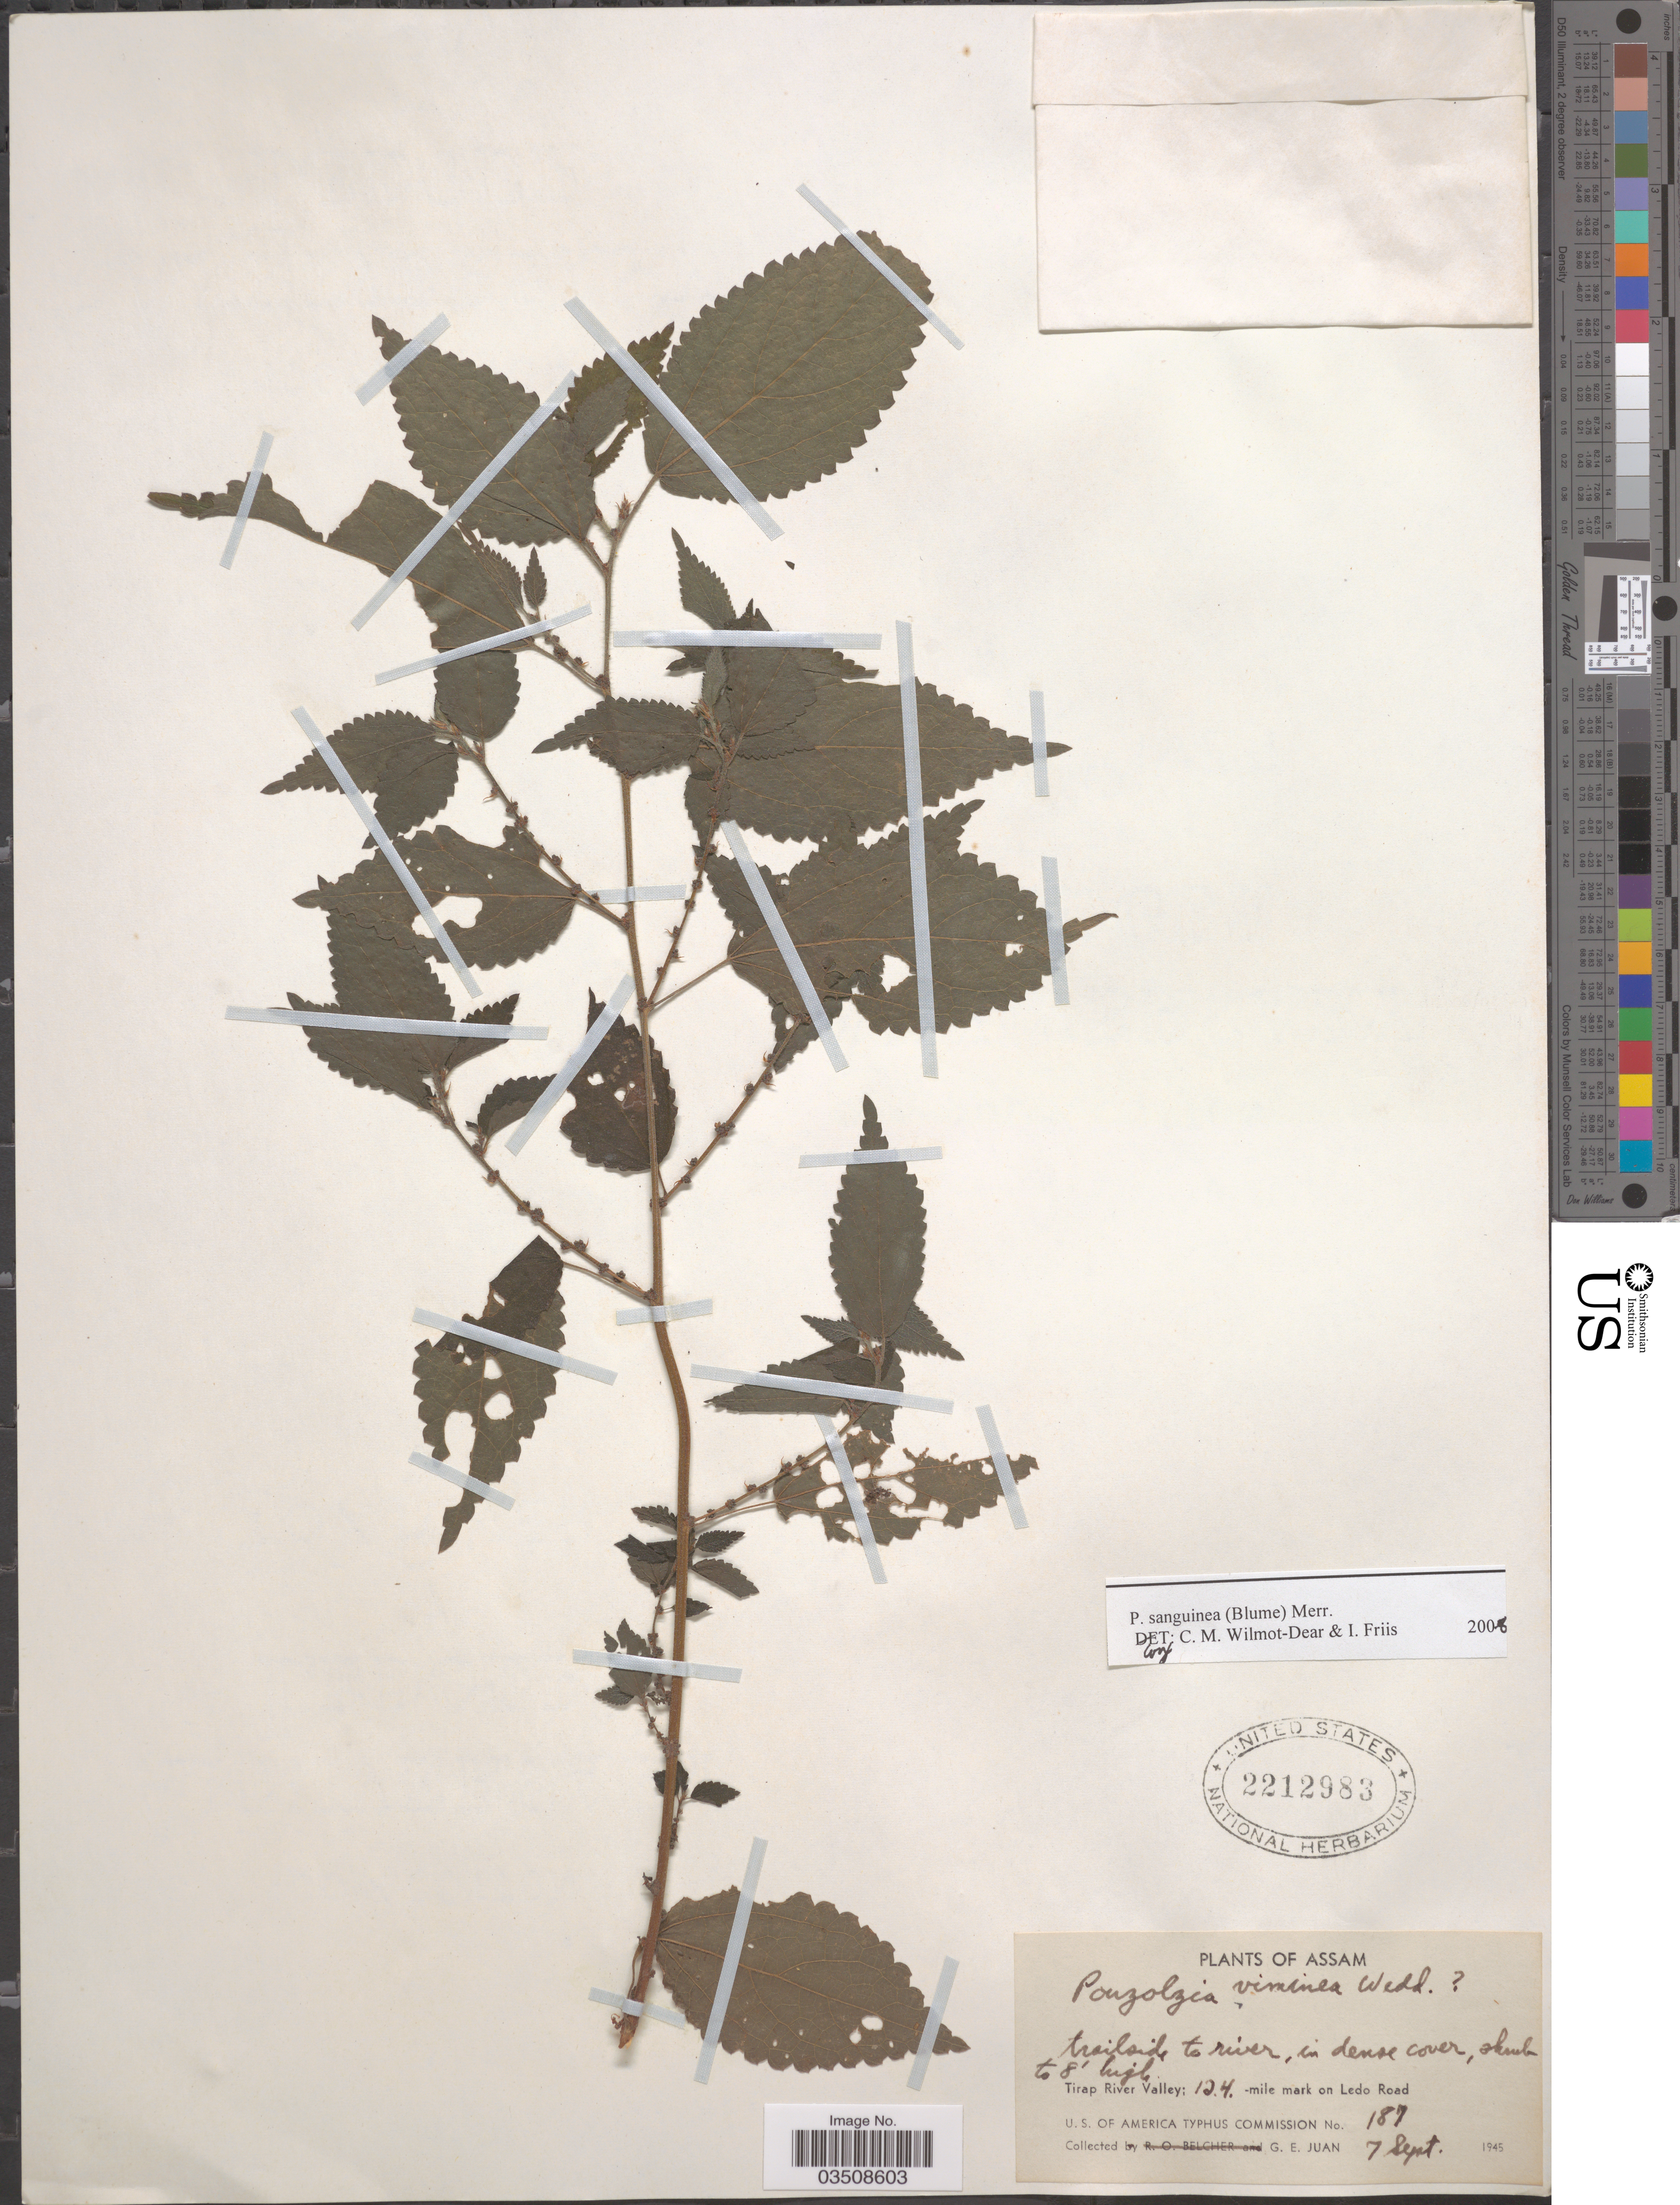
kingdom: Plantae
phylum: Tracheophyta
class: Magnoliopsida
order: Rosales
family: Urticaceae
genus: Pouzolzia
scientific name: Pouzolzia sanguinea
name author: (Blume) Merr.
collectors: G. Juan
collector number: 187?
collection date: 1945-09-07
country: India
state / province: Assam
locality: Trailside to river, in dense cover. Tirap River Valley; 12.4. -mile mark on Ledo Road.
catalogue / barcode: US 2212983